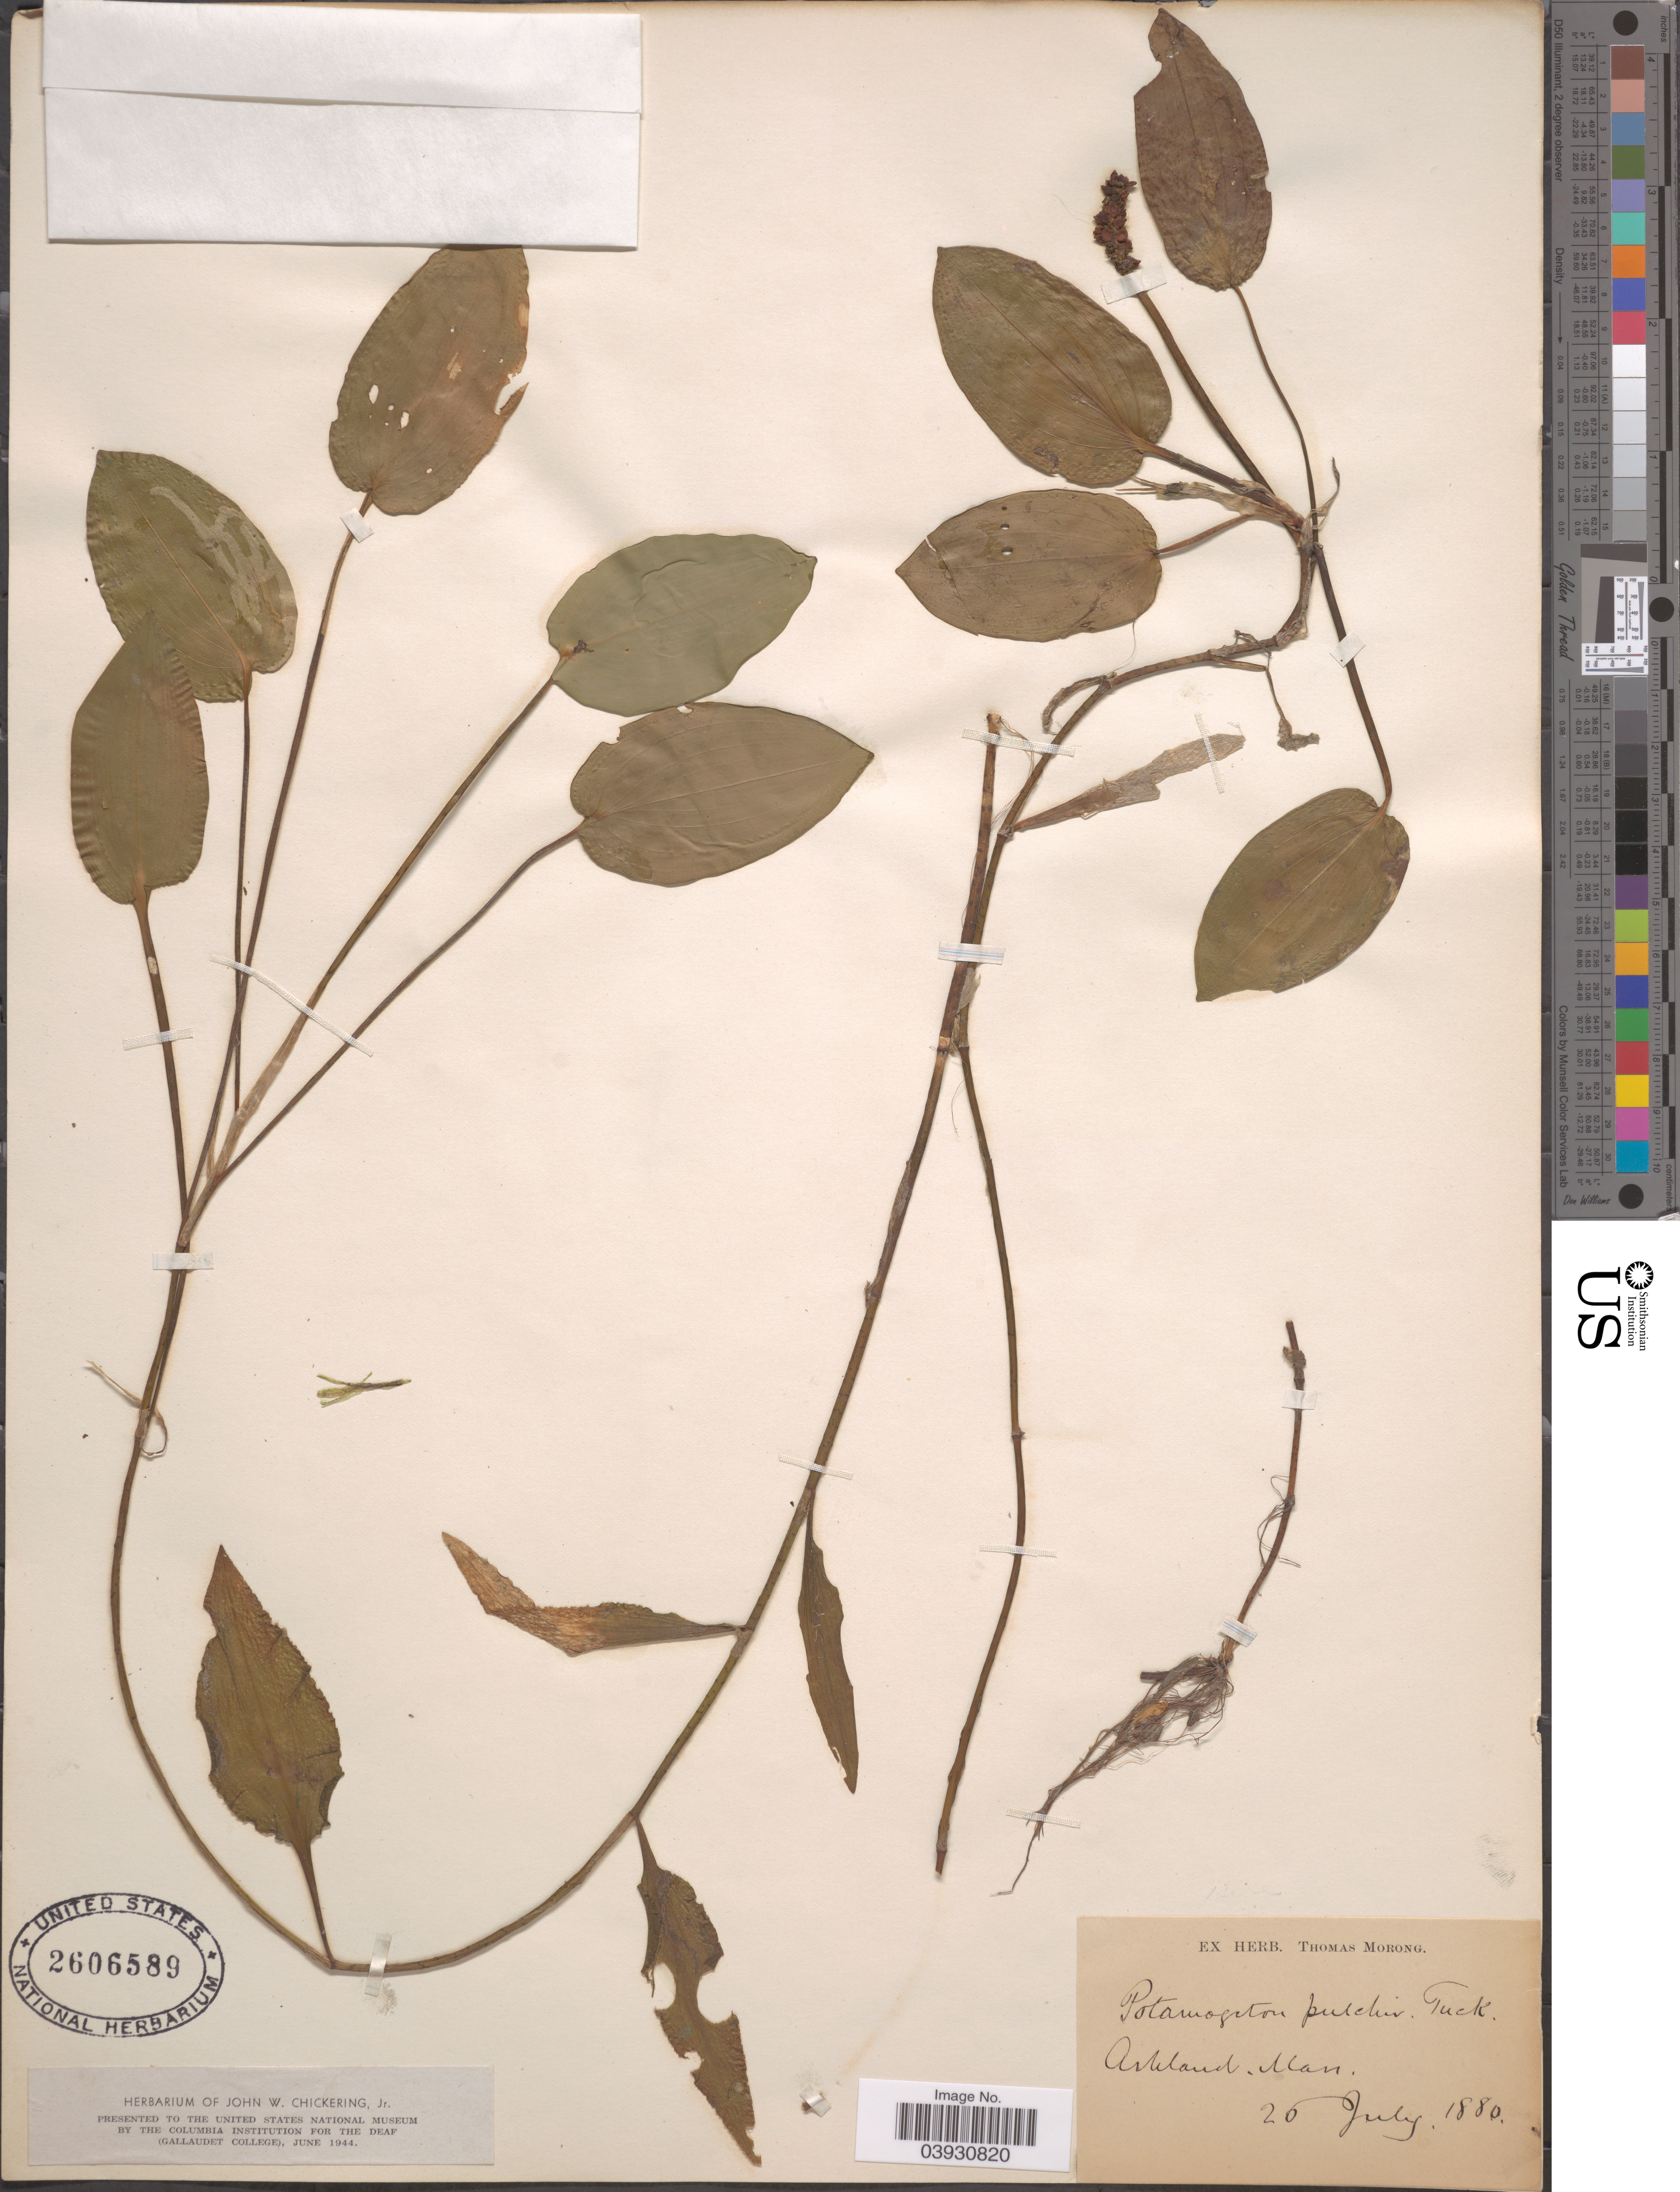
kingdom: Plantae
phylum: Tracheophyta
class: Liliopsida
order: Alismatales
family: Potamogetonaceae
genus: Potamogeton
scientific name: Potamogeton pulcher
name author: Tuck.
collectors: ex Herb. T. Morong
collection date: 1880-07-26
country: United States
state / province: Massachusetts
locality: Ashland.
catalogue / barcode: US 2606589